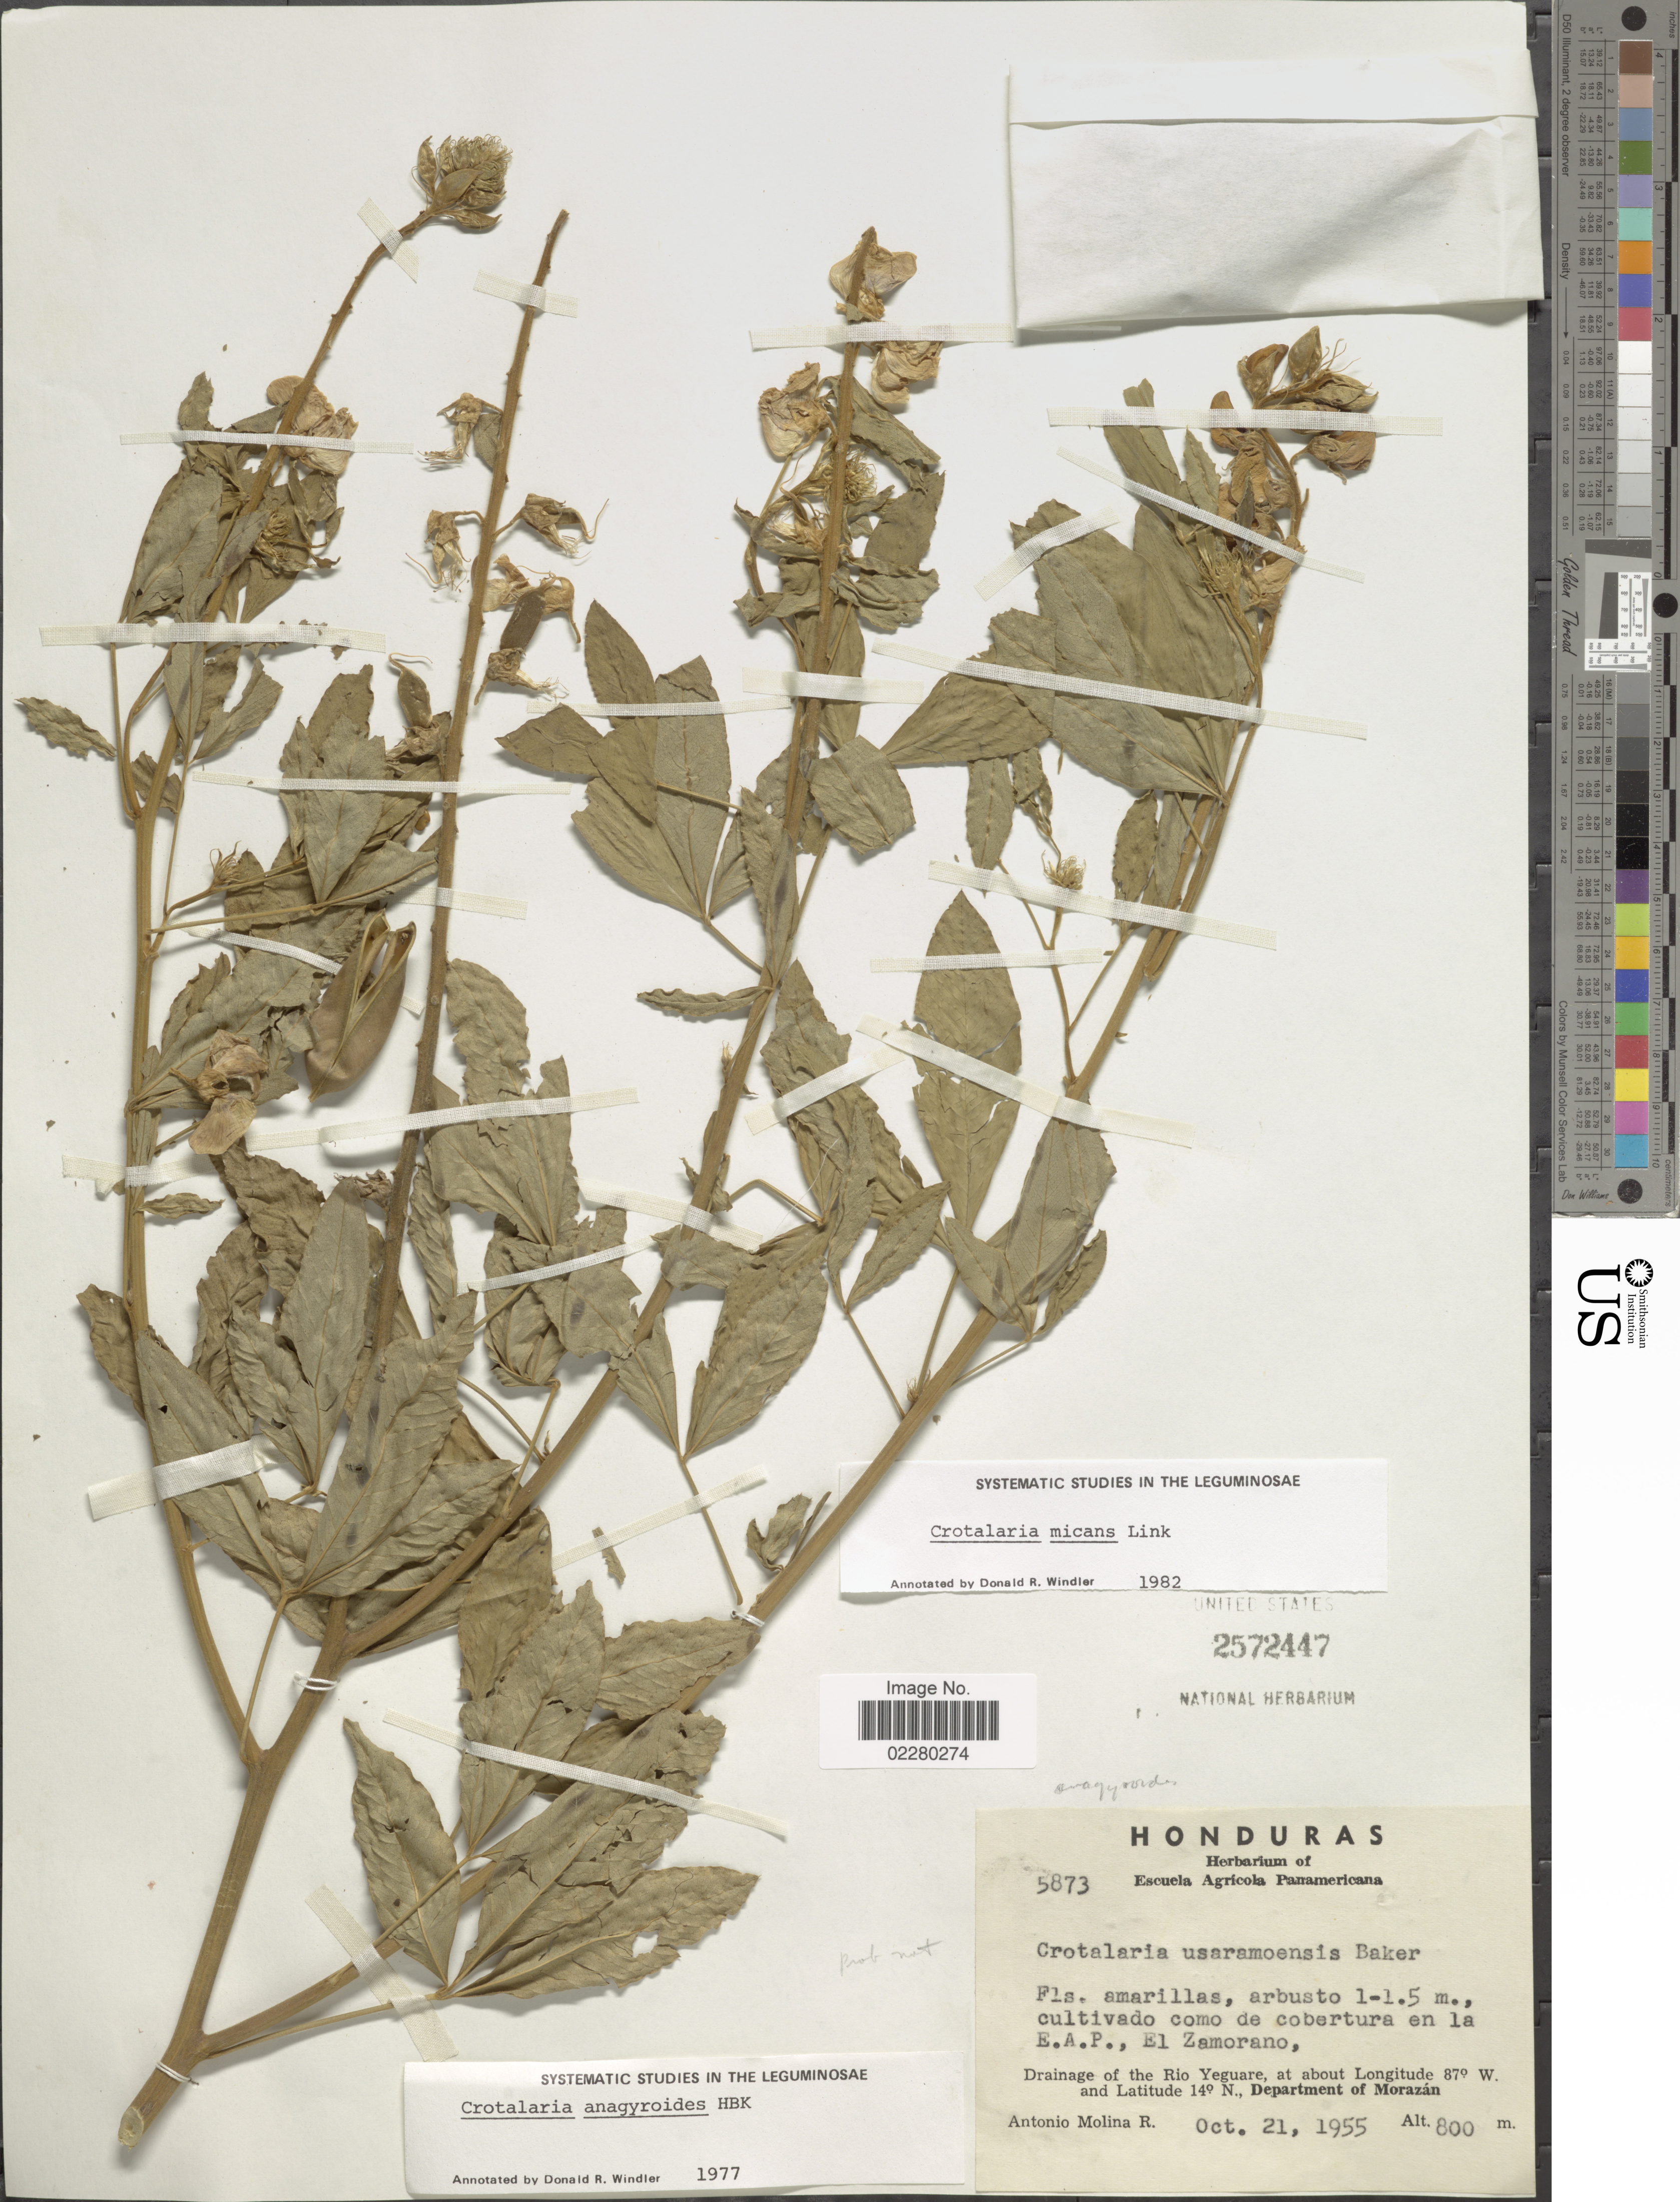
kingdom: Plantae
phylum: Tracheophyta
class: Magnoliopsida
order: Fabales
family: Fabaceae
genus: Crotalaria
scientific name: Crotalaria micans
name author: Link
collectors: A. Molina R.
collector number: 5873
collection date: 1955-10-21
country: Honduras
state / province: Fco. Morazán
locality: Cultivado como de cobertura en el E.A.P., El Zamorano, Drainage of the Rio Yeguare, Department of Morazán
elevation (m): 800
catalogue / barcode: US 2572447